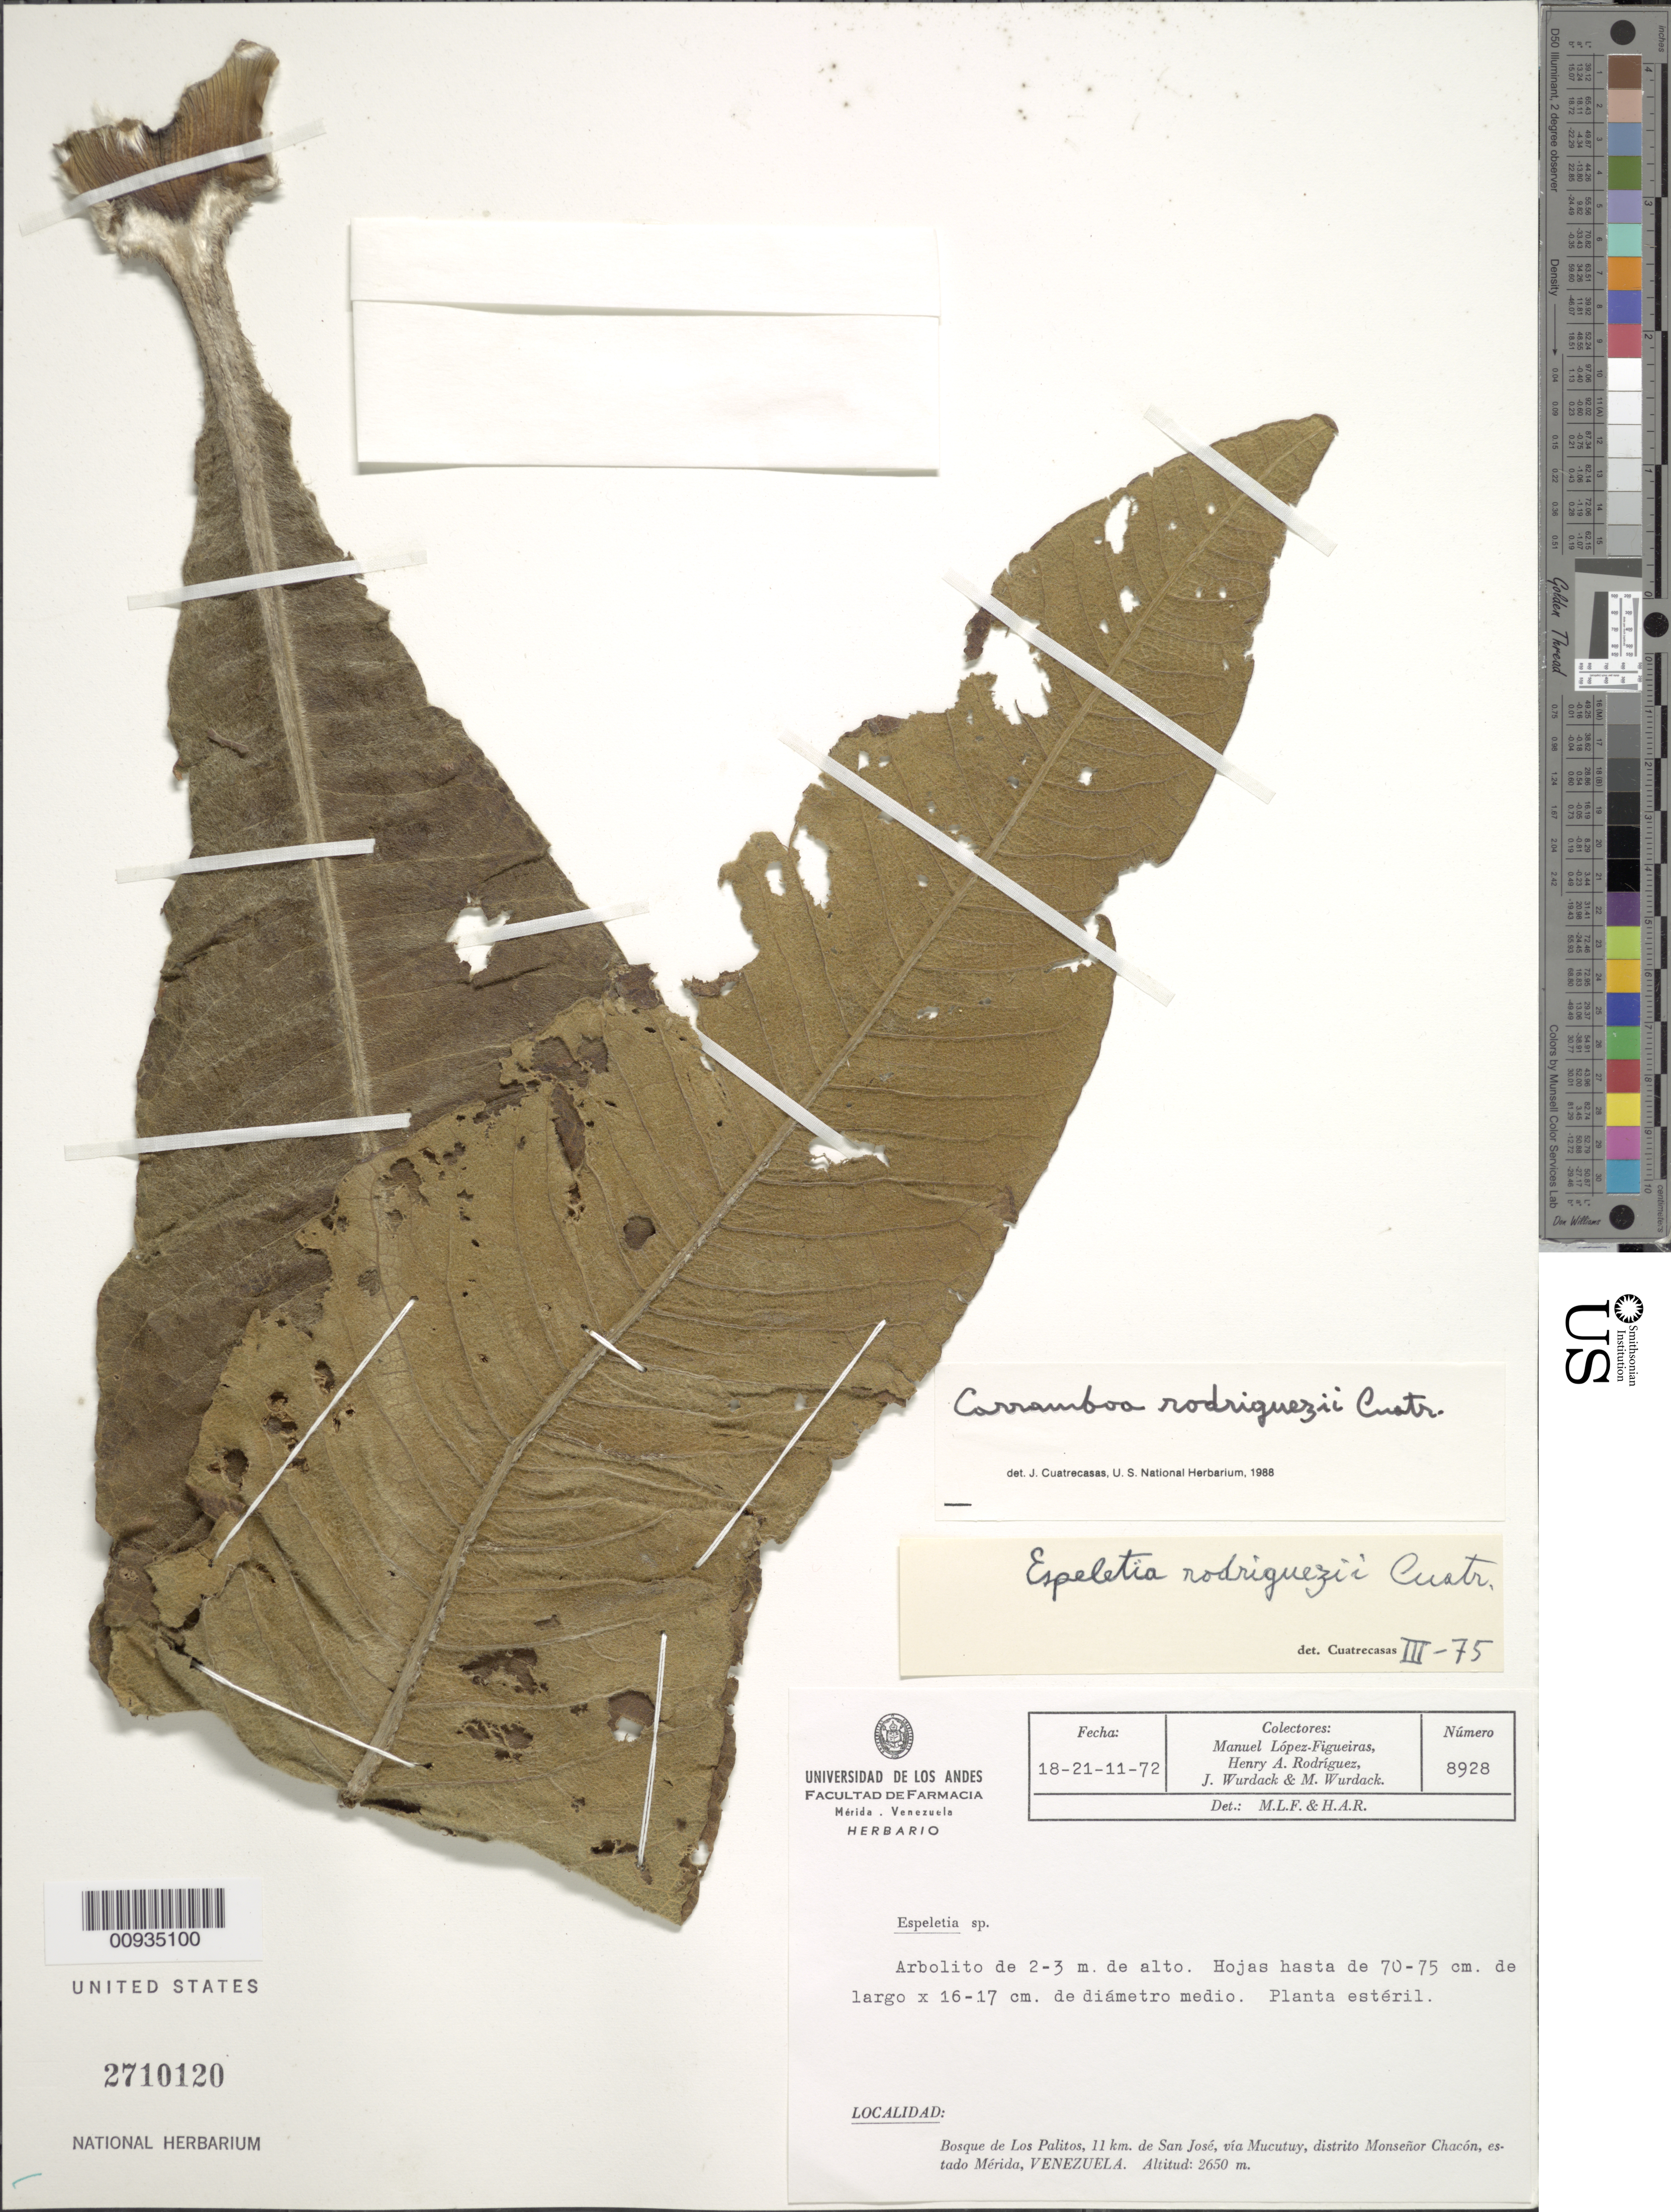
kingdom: Plantae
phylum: Tracheophyta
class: Magnoliopsida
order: Asterales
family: Asteraceae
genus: Carramboa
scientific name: Carramboa rodriguezii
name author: (Cuatrec.) Cuatrec.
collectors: M. López Figueiras, H. A. Rodriguez, J. J. Wurdack & M. L. Wurdack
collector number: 8928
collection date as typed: Transcribed d/m/y: 18/11/72 to 21/11/72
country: Venezuela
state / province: Mérida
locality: Bosque de Los Palitos, 11 km de San Jose, via Mucutuy, distrito Monsenor Chacon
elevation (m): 2650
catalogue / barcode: US 2710120